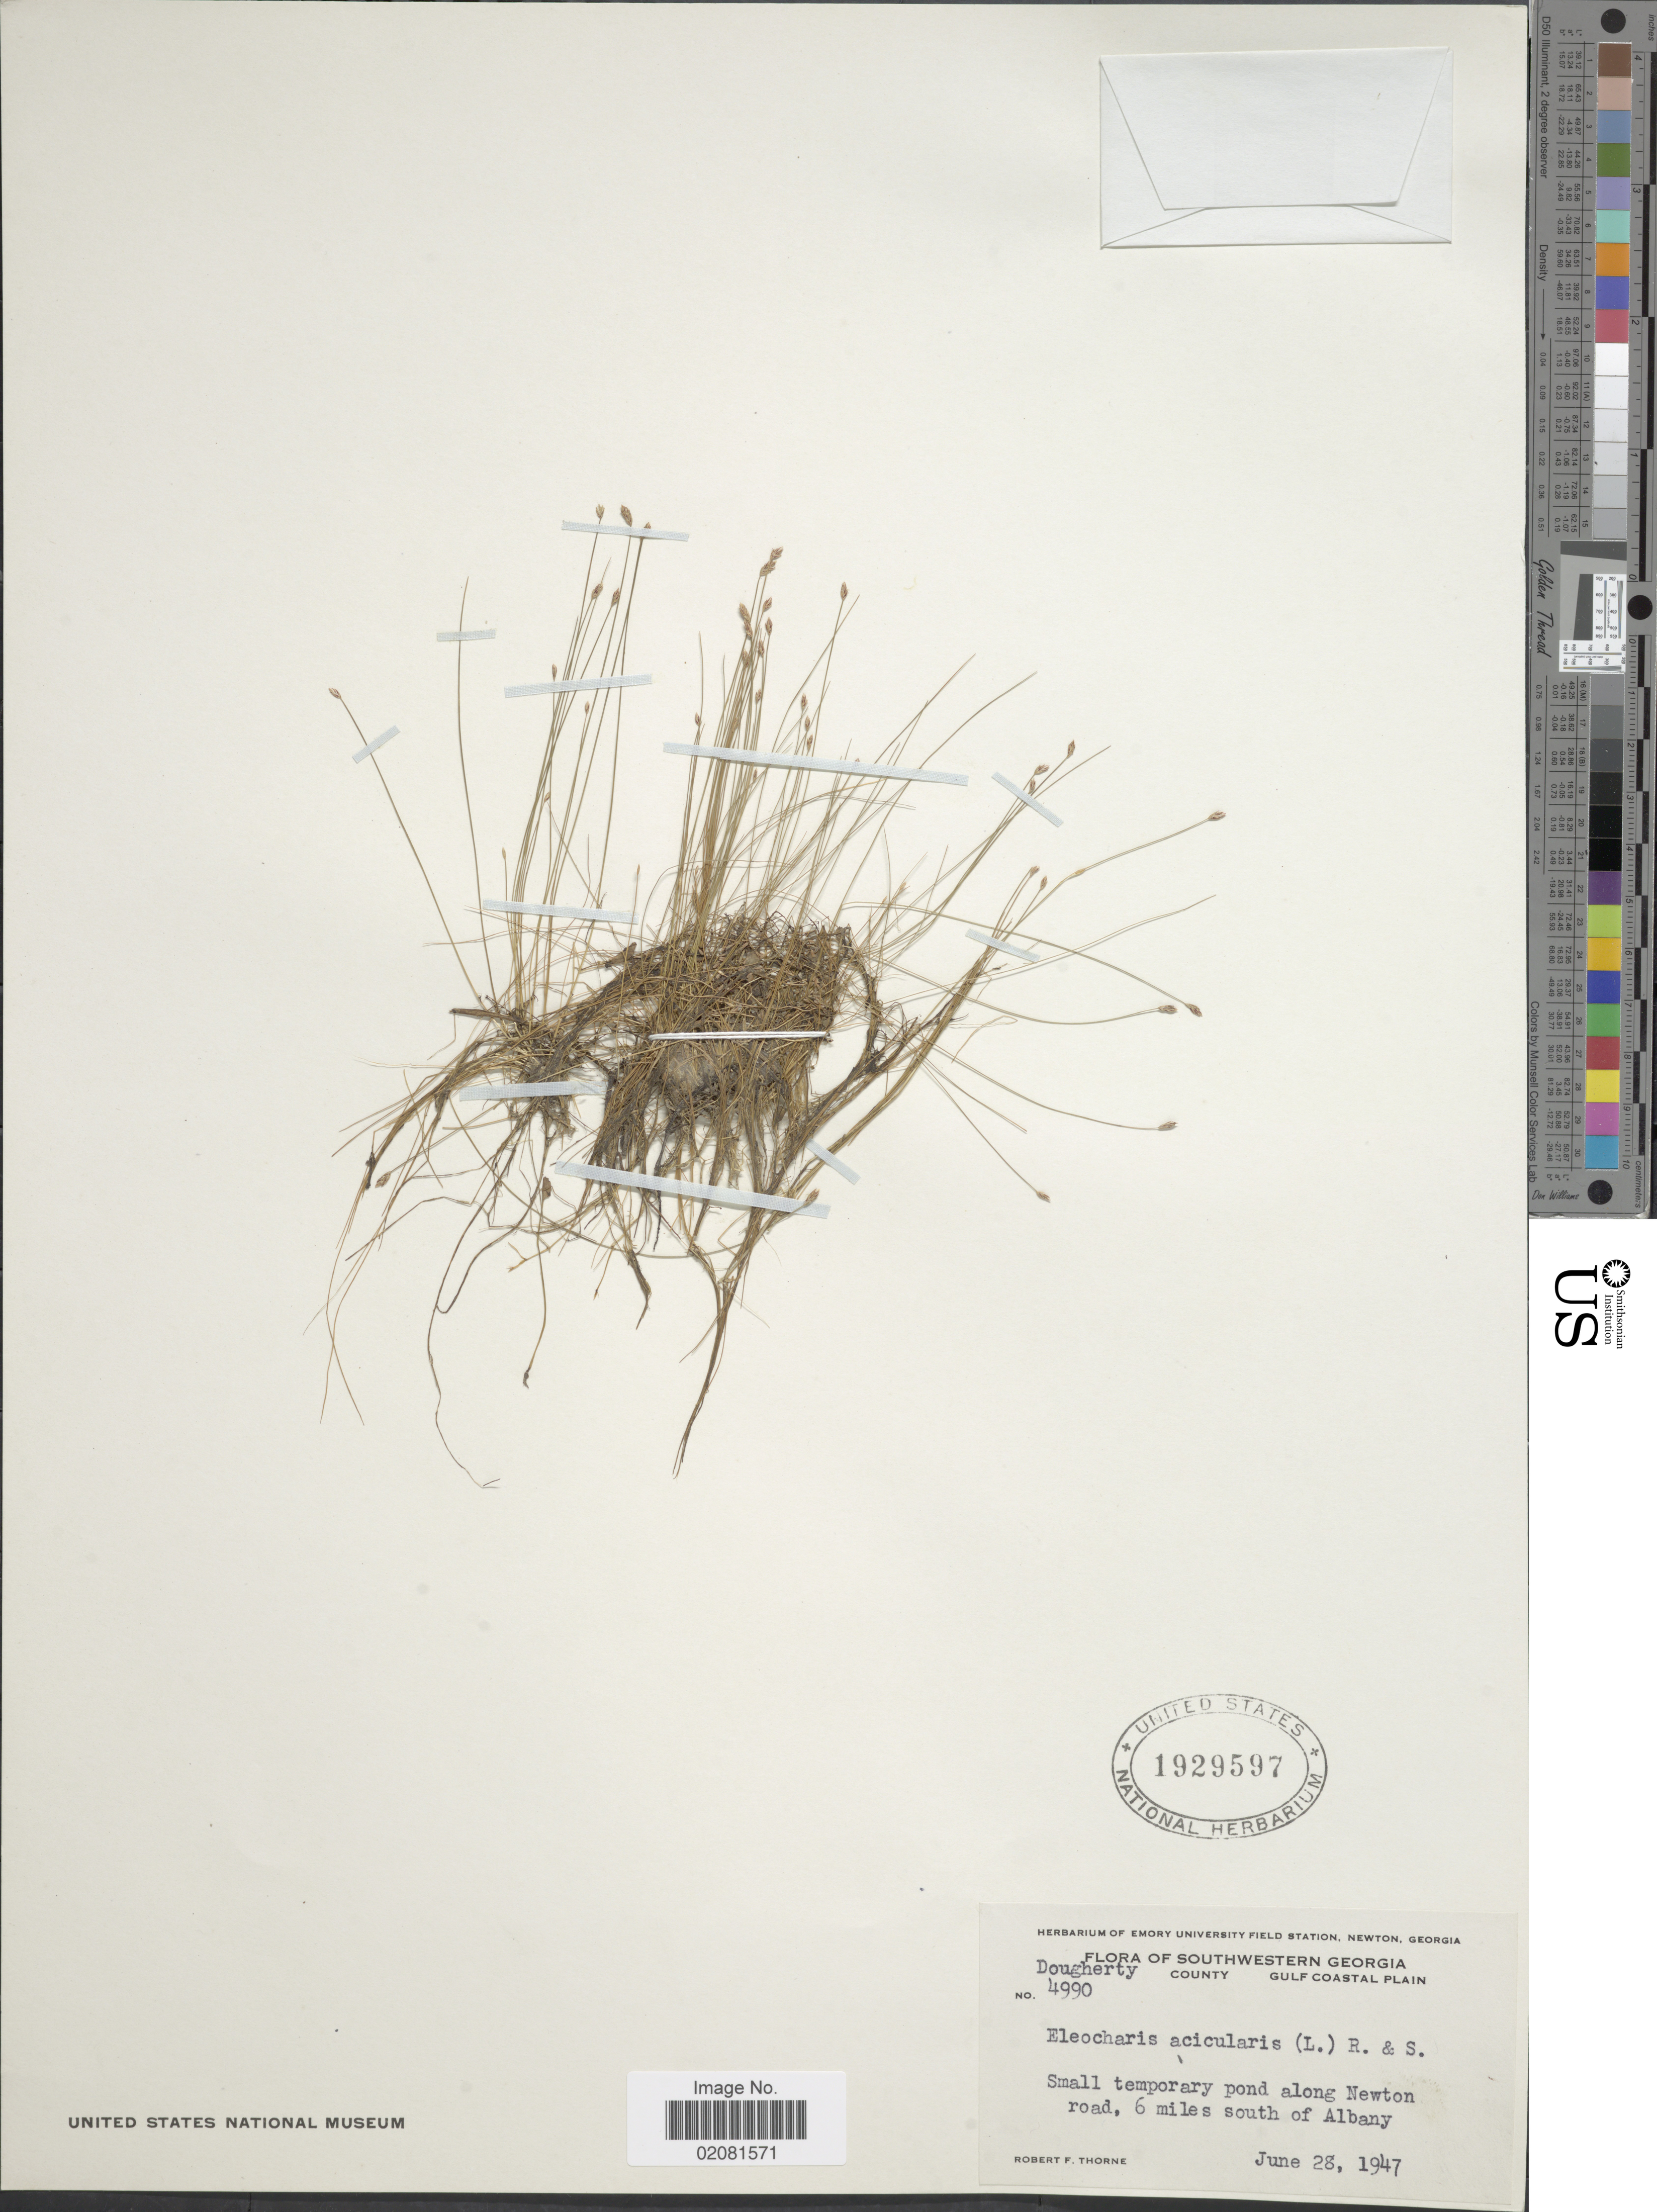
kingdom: Plantae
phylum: Tracheophyta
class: Liliopsida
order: Poales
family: Cyperaceae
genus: Eleocharis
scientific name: Eleocharis acicularis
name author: (L.) Roem. & Schult.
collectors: R. F. Thorne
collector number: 4990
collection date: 1947-06-28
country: United States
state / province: Georgia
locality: Southwestern Georgia. Dougherty County. Gulf Coastal Plain. Small temporary pond along Newton road, 6 miles south of Albany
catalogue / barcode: US 1929597